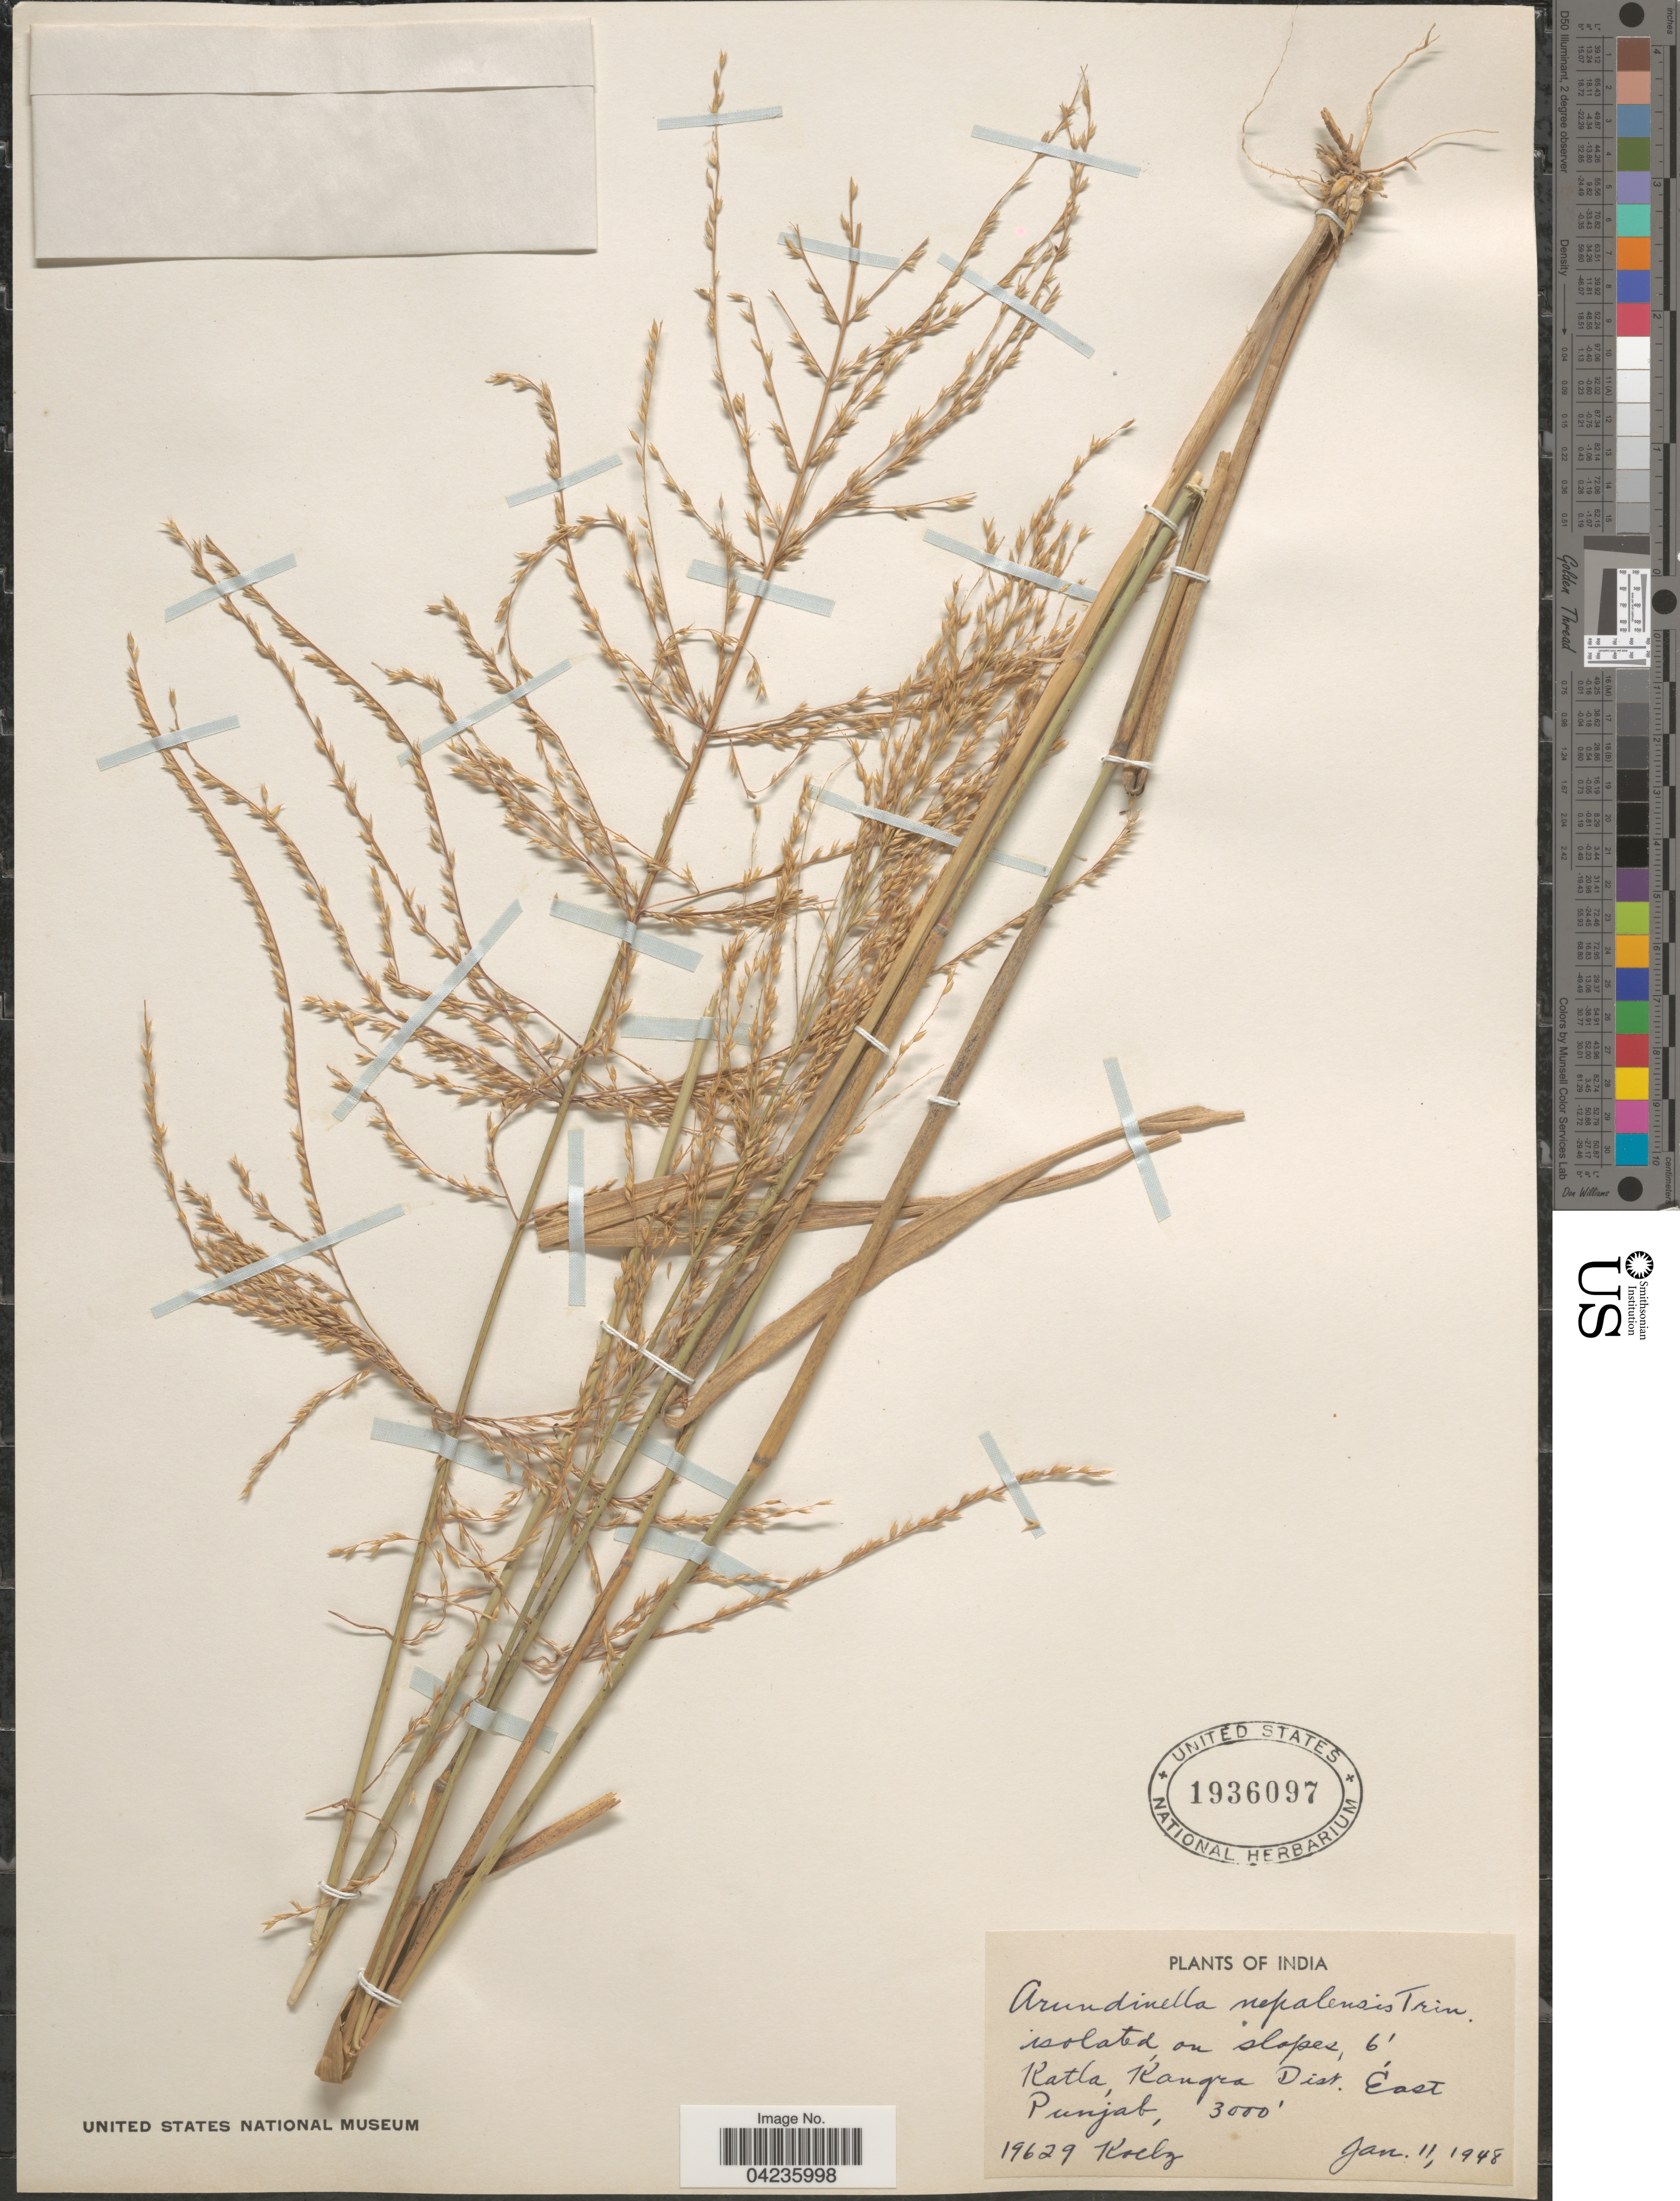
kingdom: Plantae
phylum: Tracheophyta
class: Liliopsida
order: Poales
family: Poaceae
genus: Arundinella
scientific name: Arundinella nepalensis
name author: Trin.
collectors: Koelz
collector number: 19629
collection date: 1948-01-11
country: India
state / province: Punjab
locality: Katla, Kangra Dist. East Punjab.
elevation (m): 914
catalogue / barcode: US 1936097